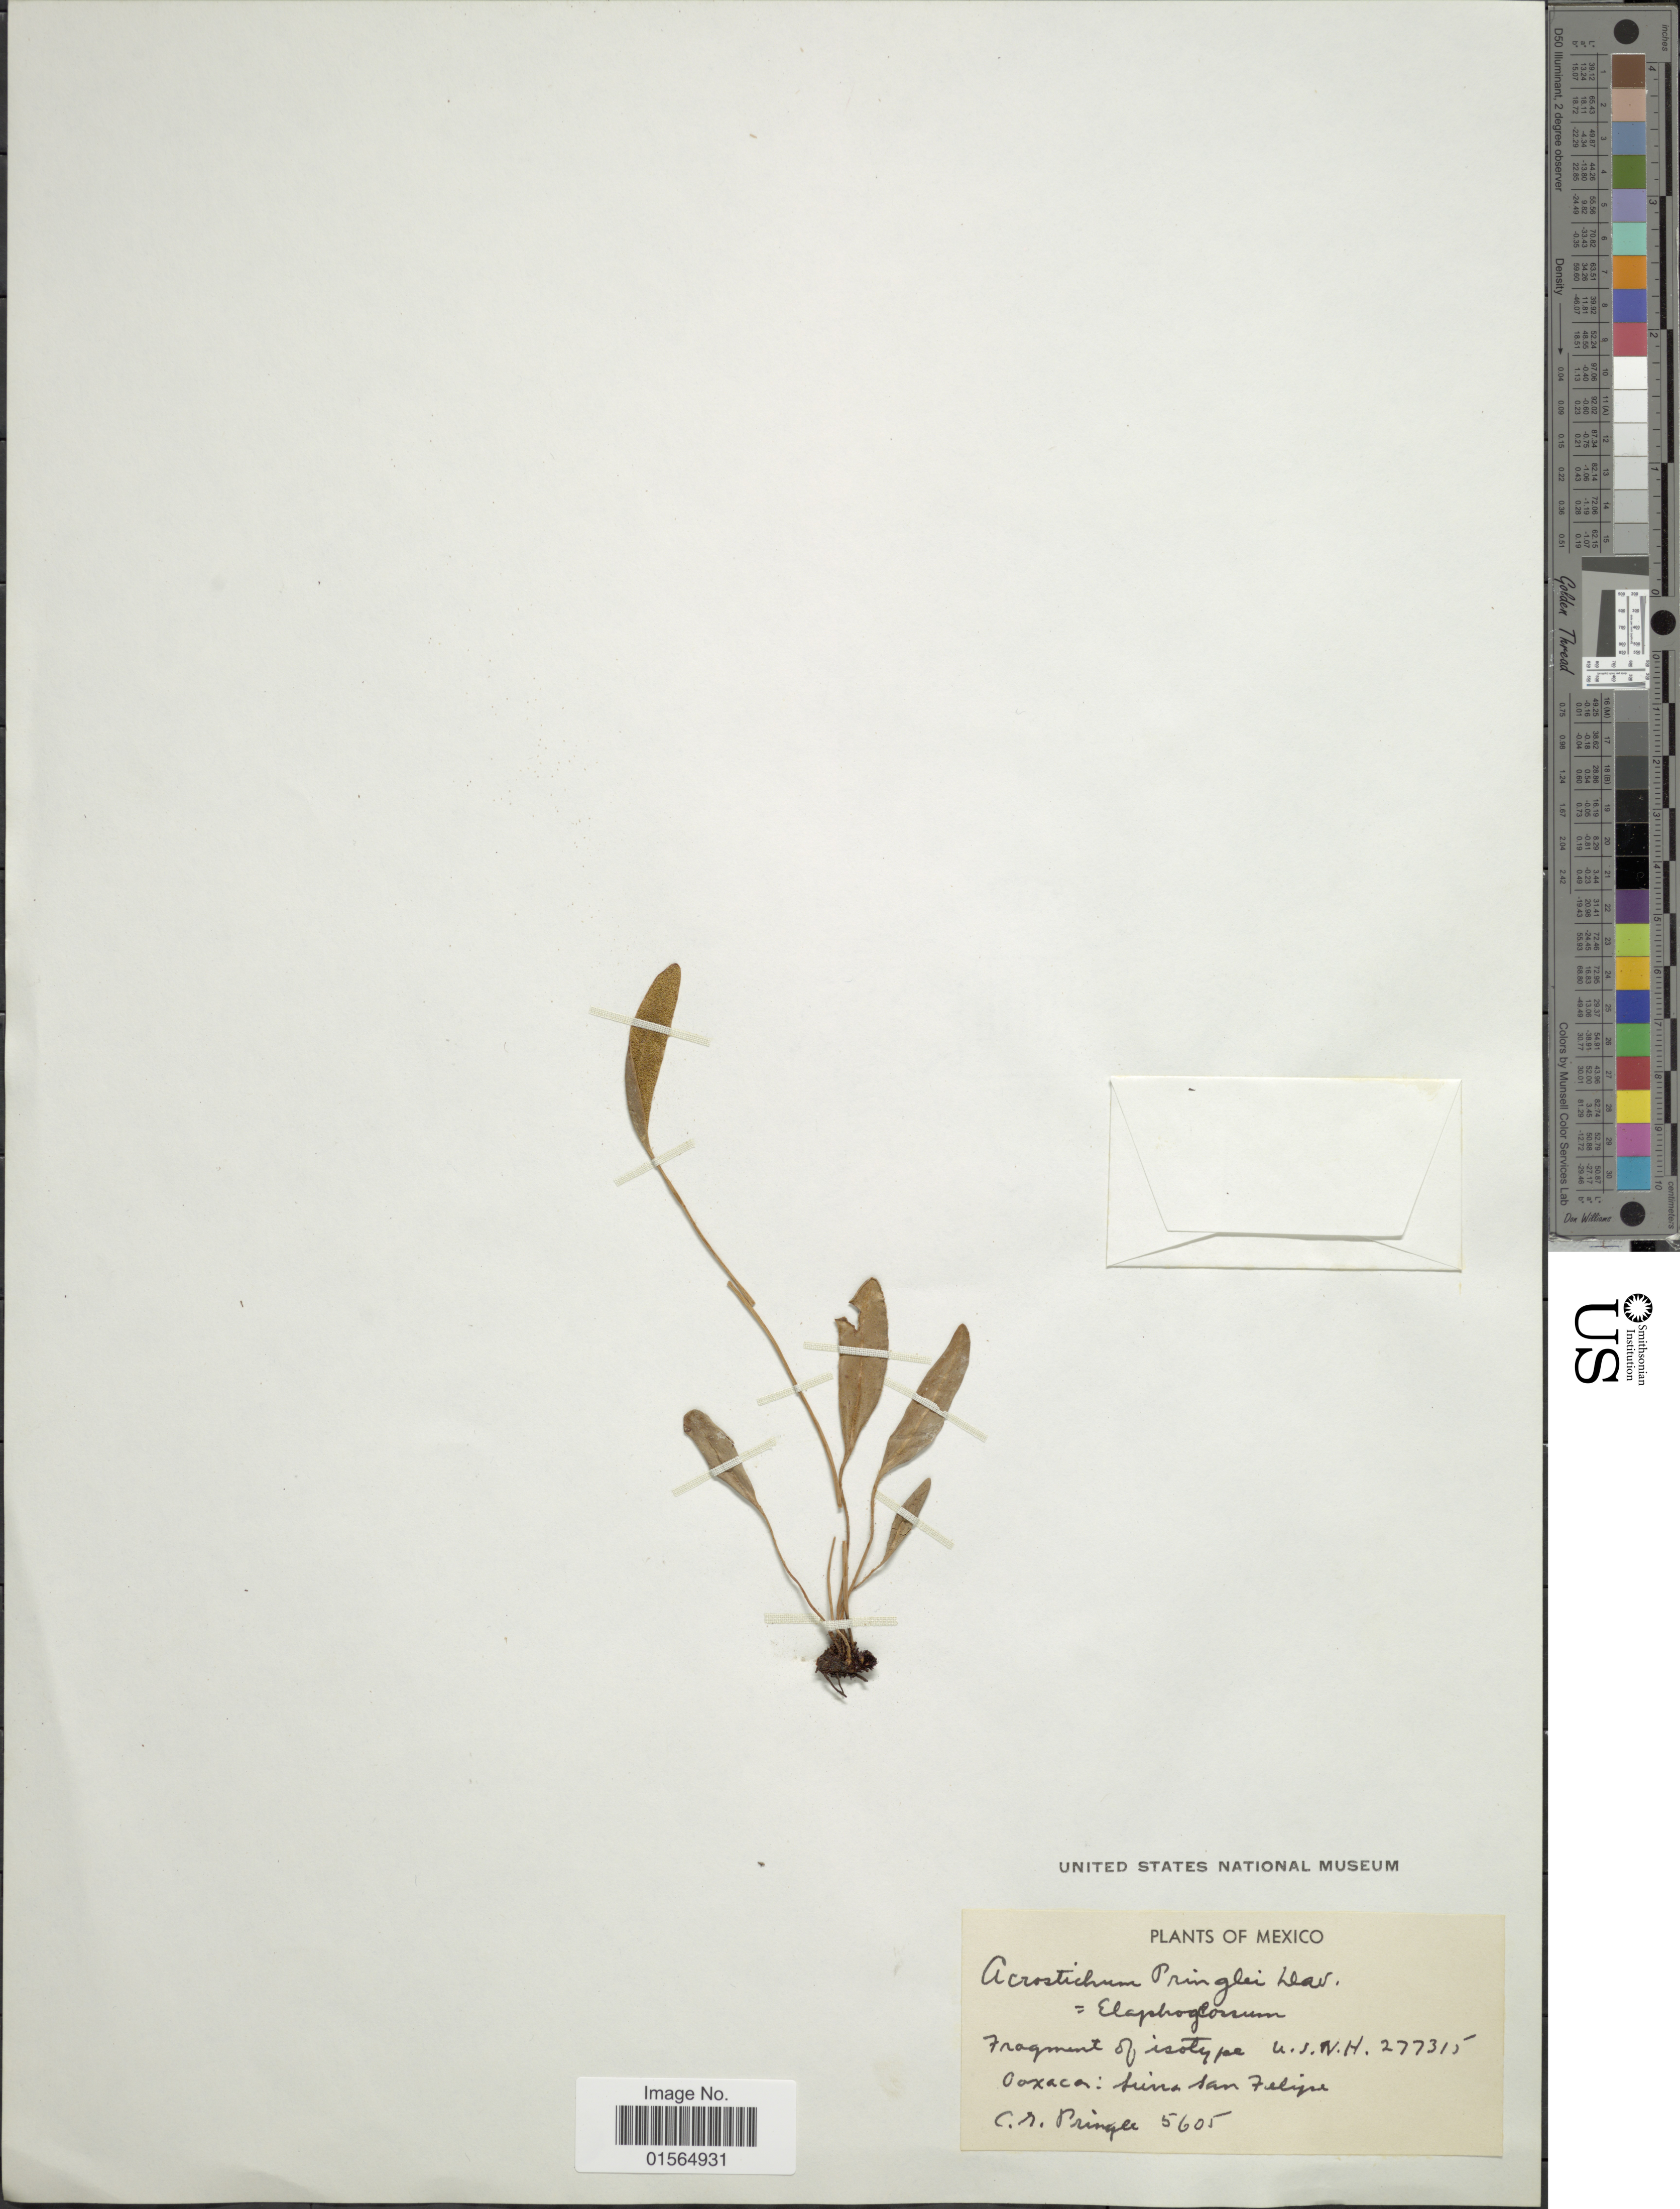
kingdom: Plantae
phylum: Tracheophyta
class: Polypodiopsida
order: Polypodiales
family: Dryopteridaceae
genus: Elaphoglossum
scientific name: Elaphoglossum pringlei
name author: (Davenp.) C. Chr.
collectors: C. G. Pringle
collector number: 5605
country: Mexico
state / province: Oaxaca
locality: Sierra San Felipe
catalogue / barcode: US 277315